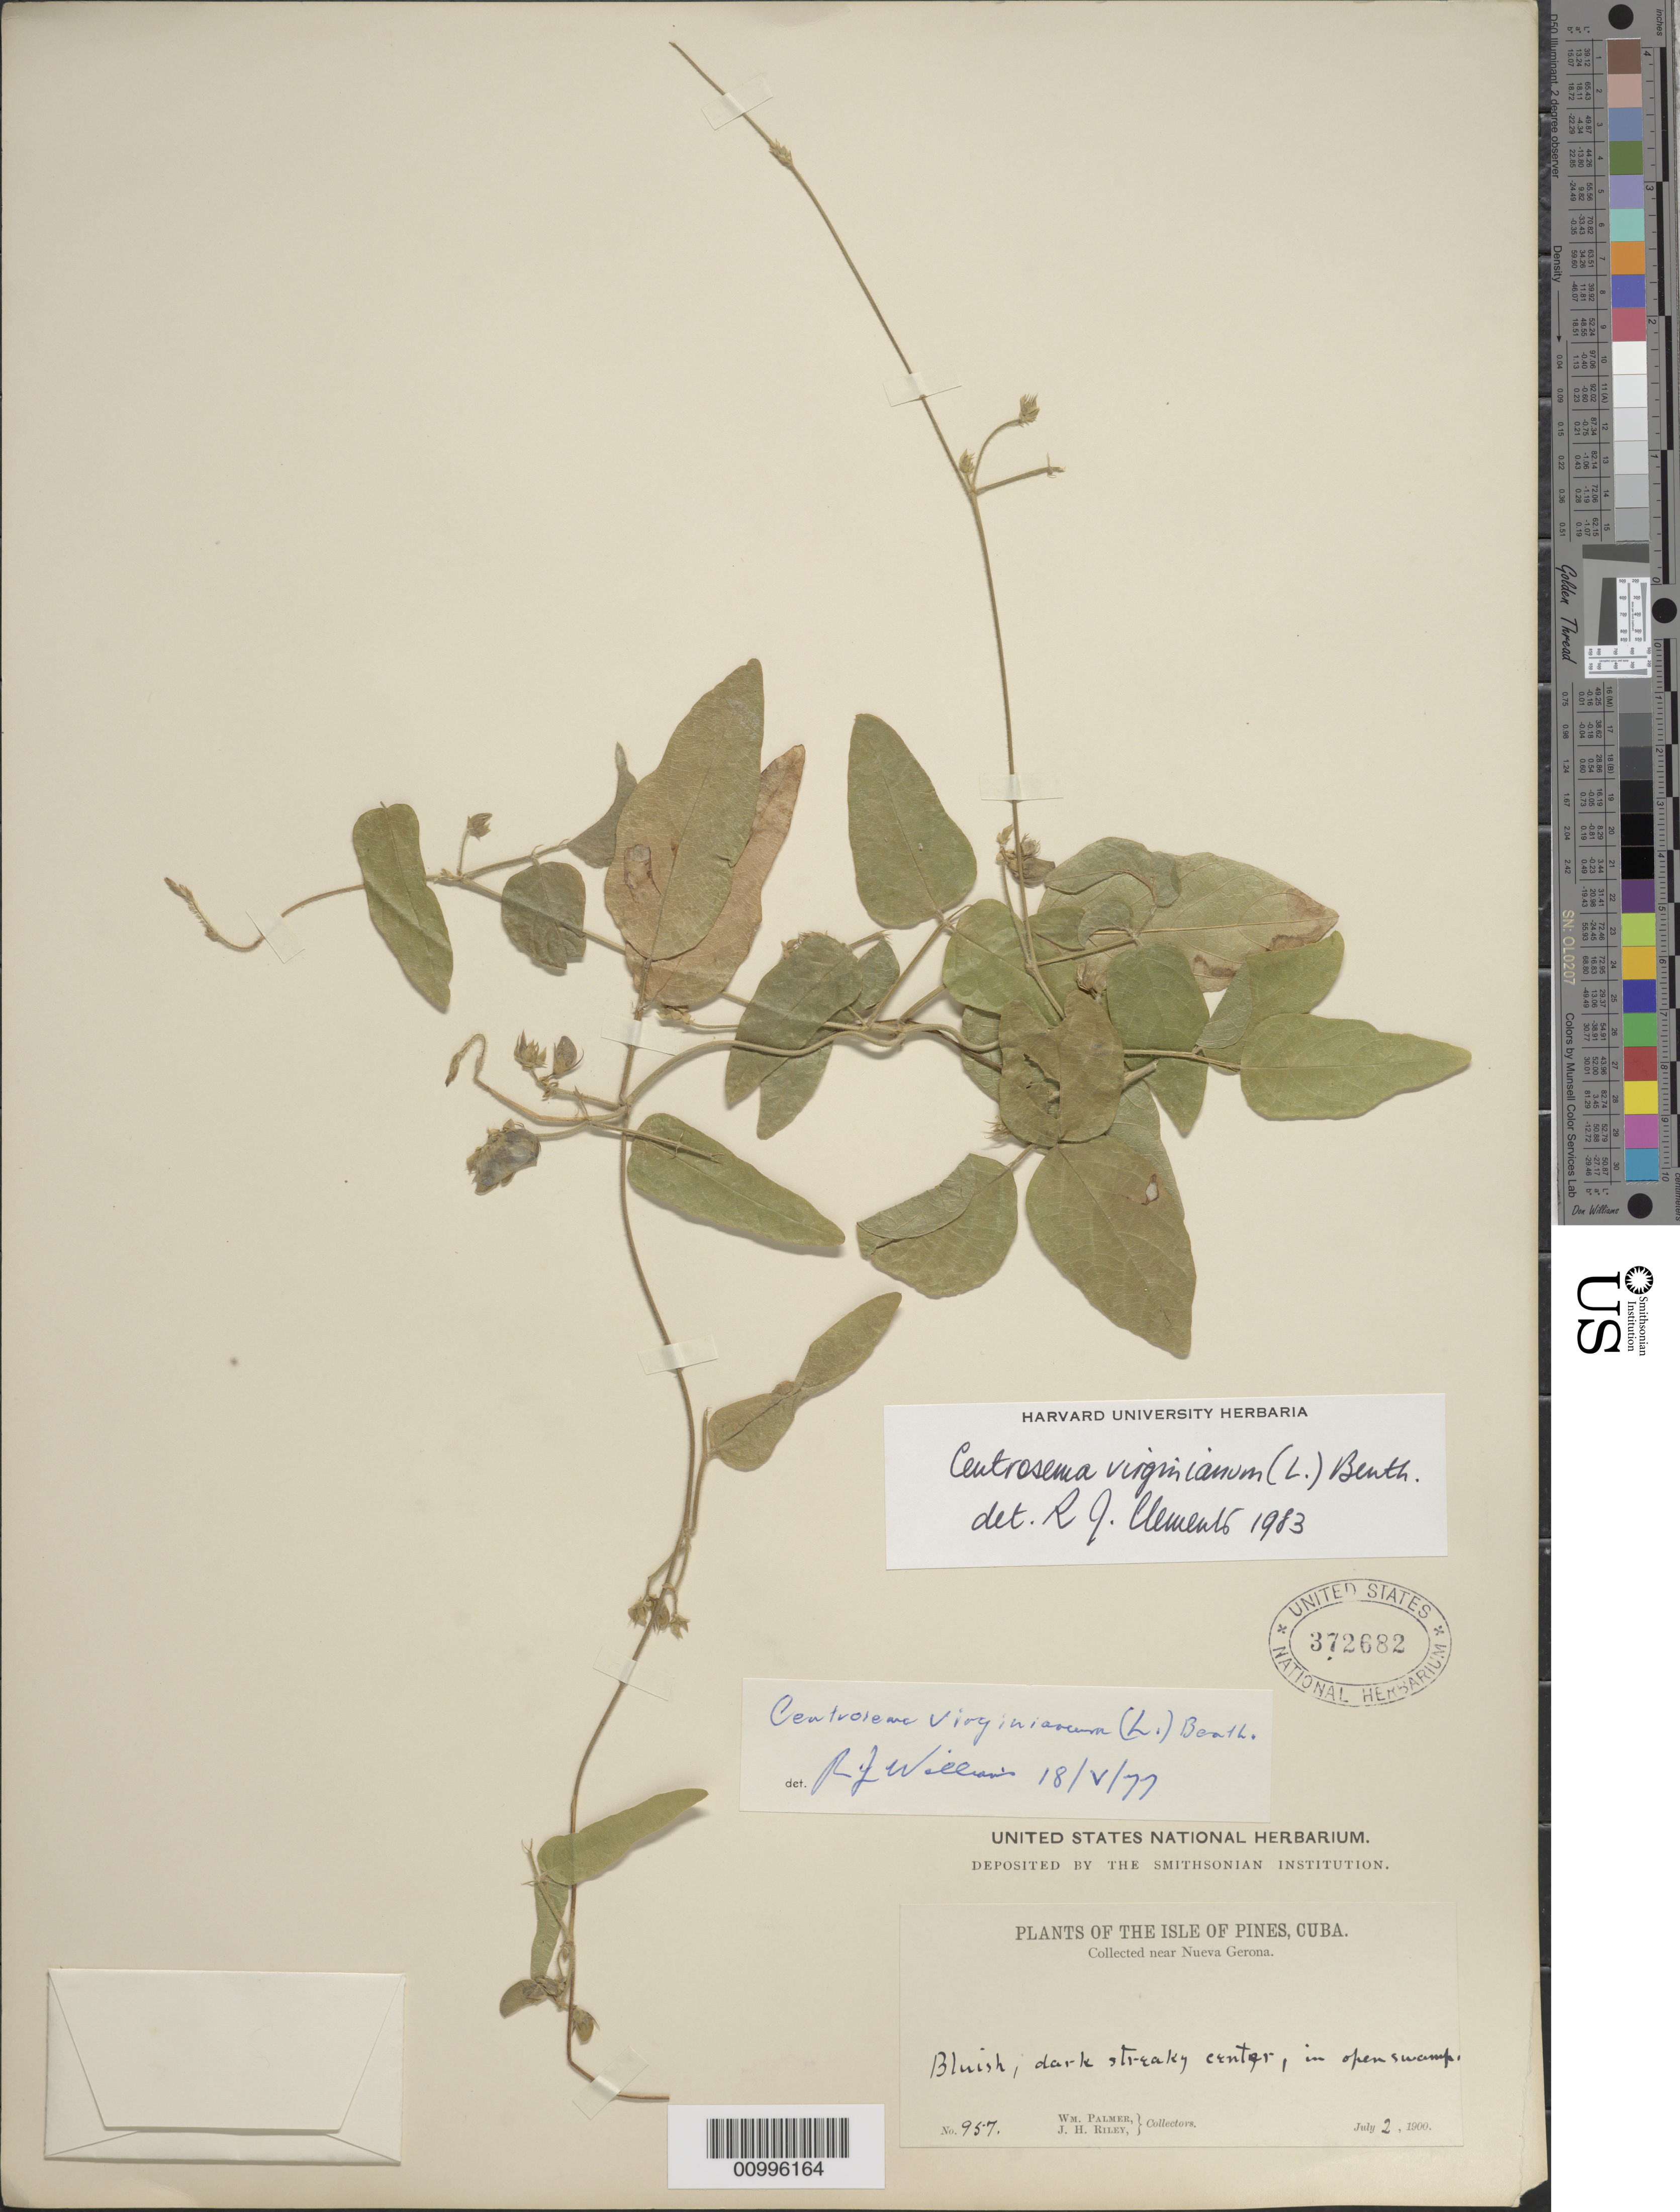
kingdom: Plantae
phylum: Tracheophyta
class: Magnoliopsida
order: Fabales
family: Fabaceae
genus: Centrosema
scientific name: Centrosema virginianum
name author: (L.) Benth.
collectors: W. Palmer & J. H. Riley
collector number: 957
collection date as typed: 02 Jul 1900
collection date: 1900-07-02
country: Cuba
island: Isla de la Juventud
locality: Isle of Pines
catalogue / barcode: US 372682